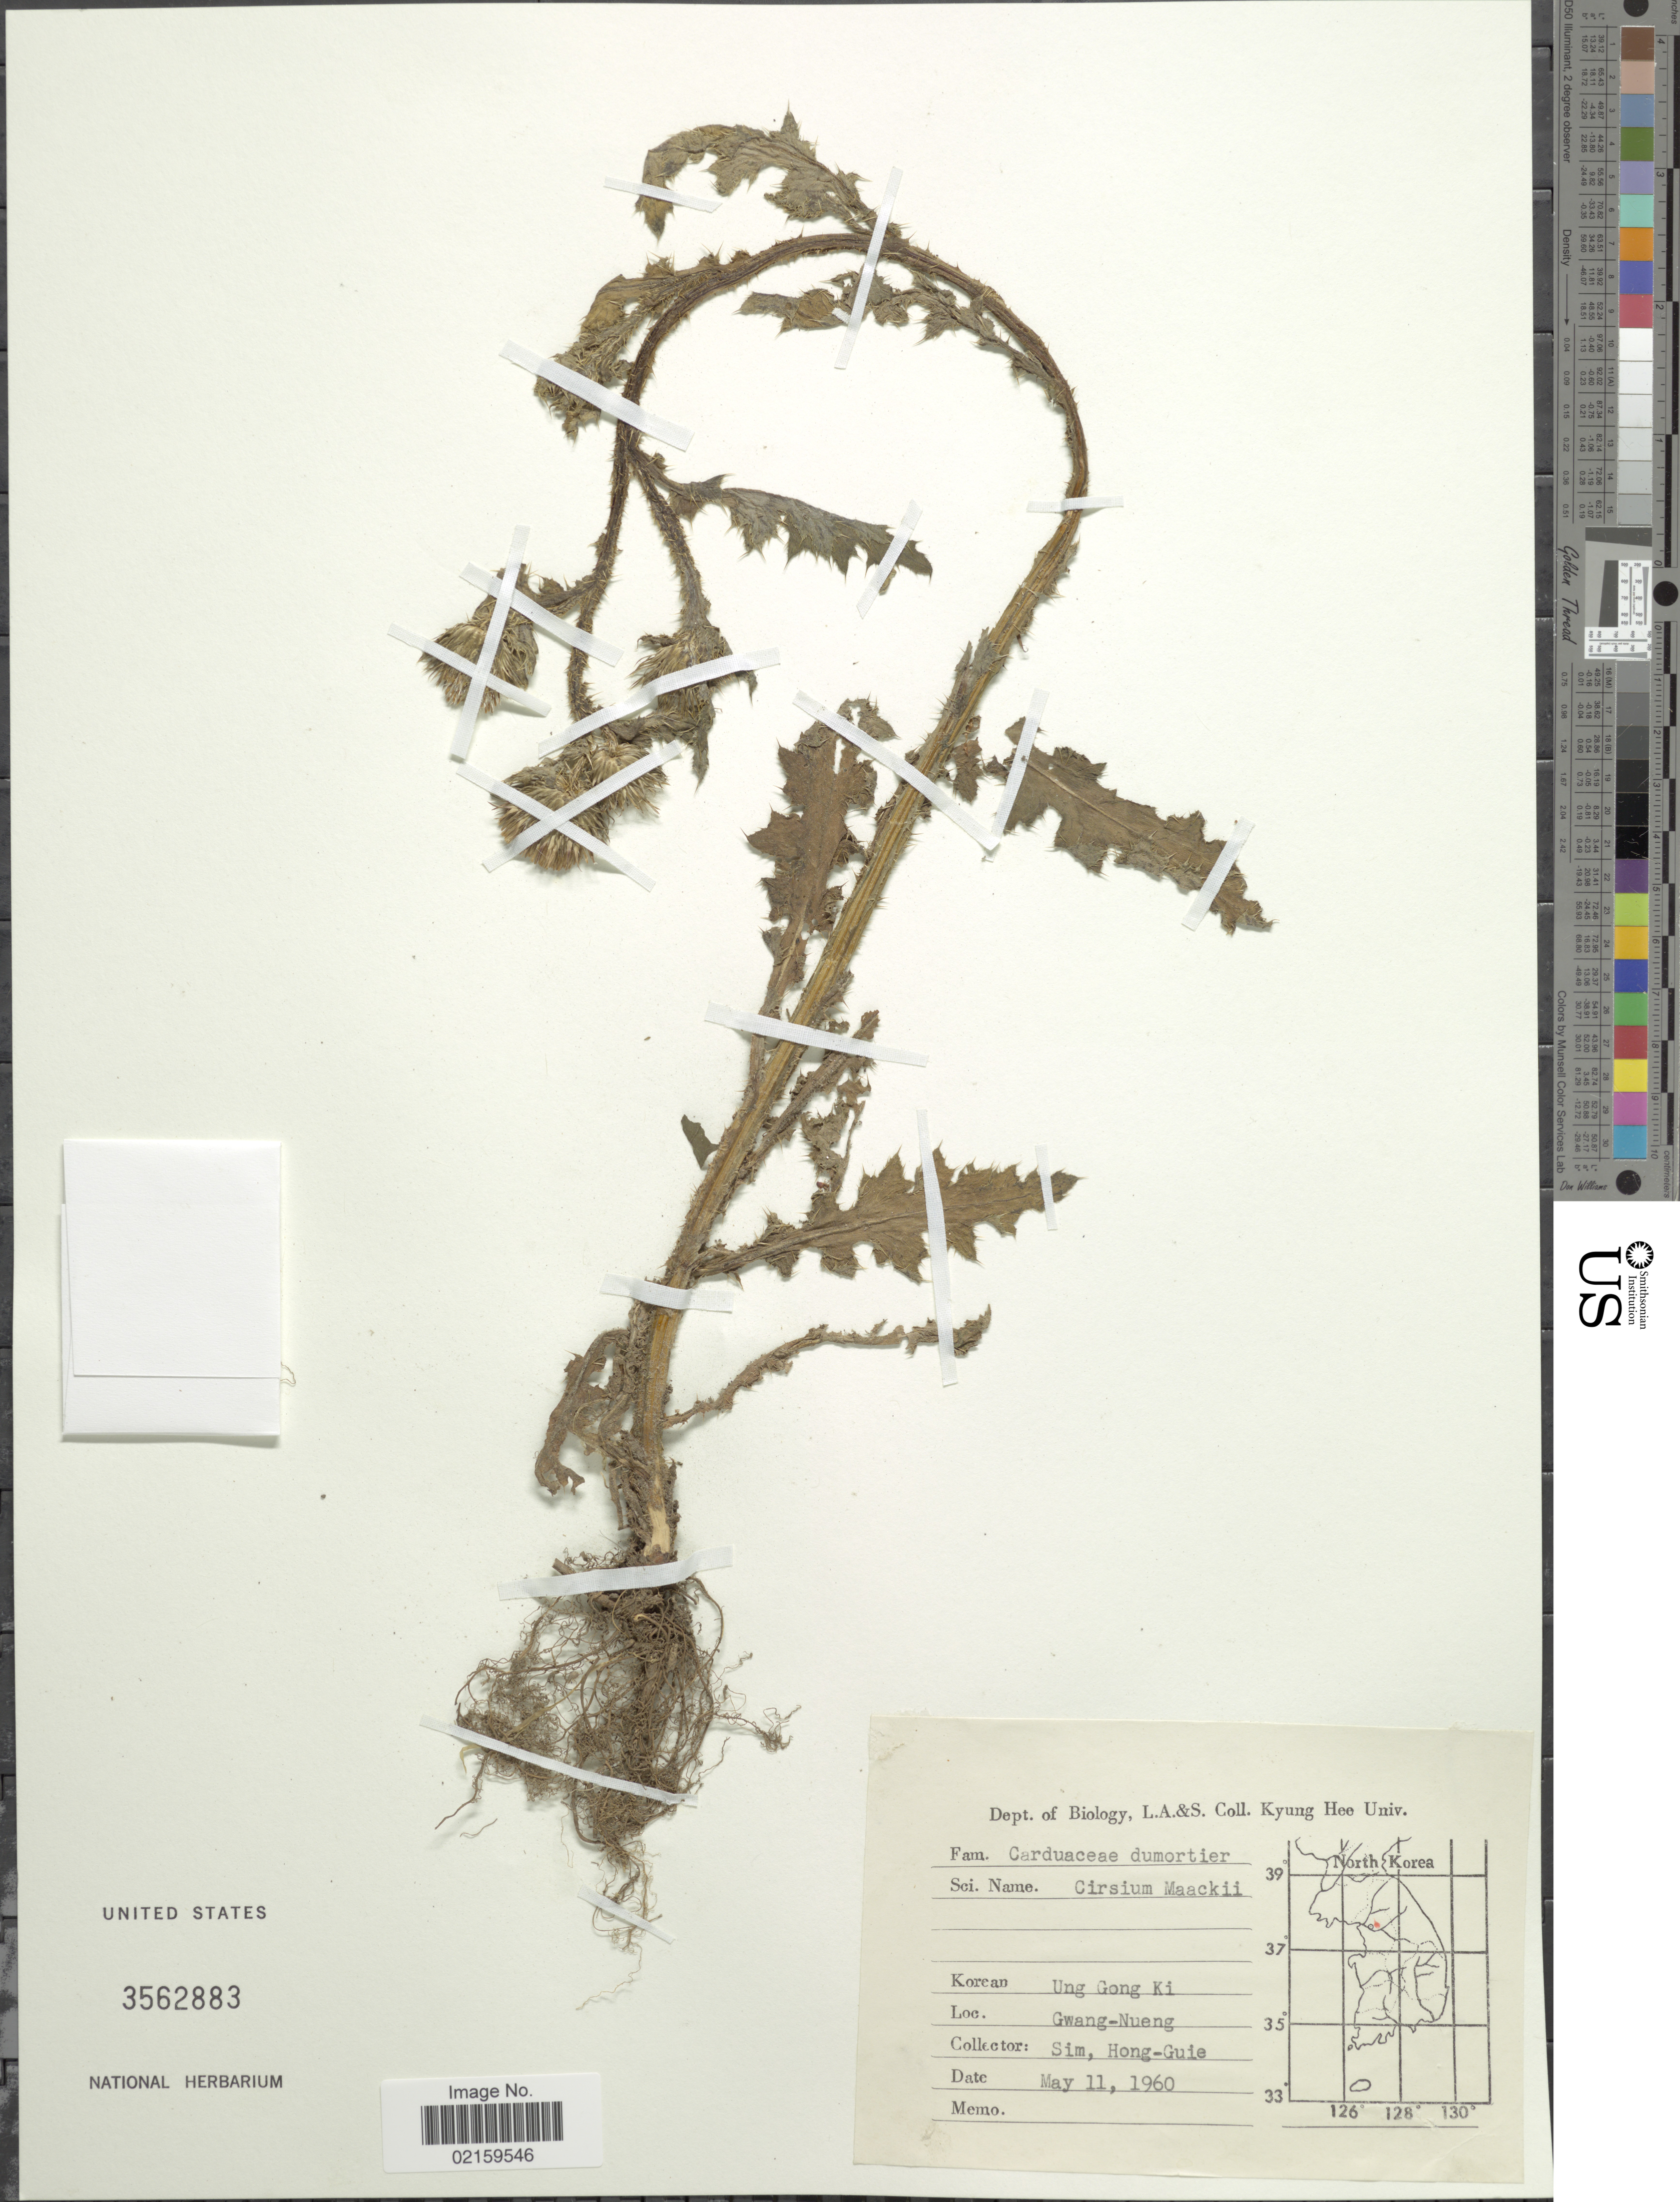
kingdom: Plantae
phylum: Tracheophyta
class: Magnoliopsida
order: Asterales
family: Asteraceae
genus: Cirsium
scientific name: Cirsium japonicum var. maackii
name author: (Maxim.) Matsum.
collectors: H. Sim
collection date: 1960-05-11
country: South Korea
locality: Gwang-Nueng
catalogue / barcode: US 3562883